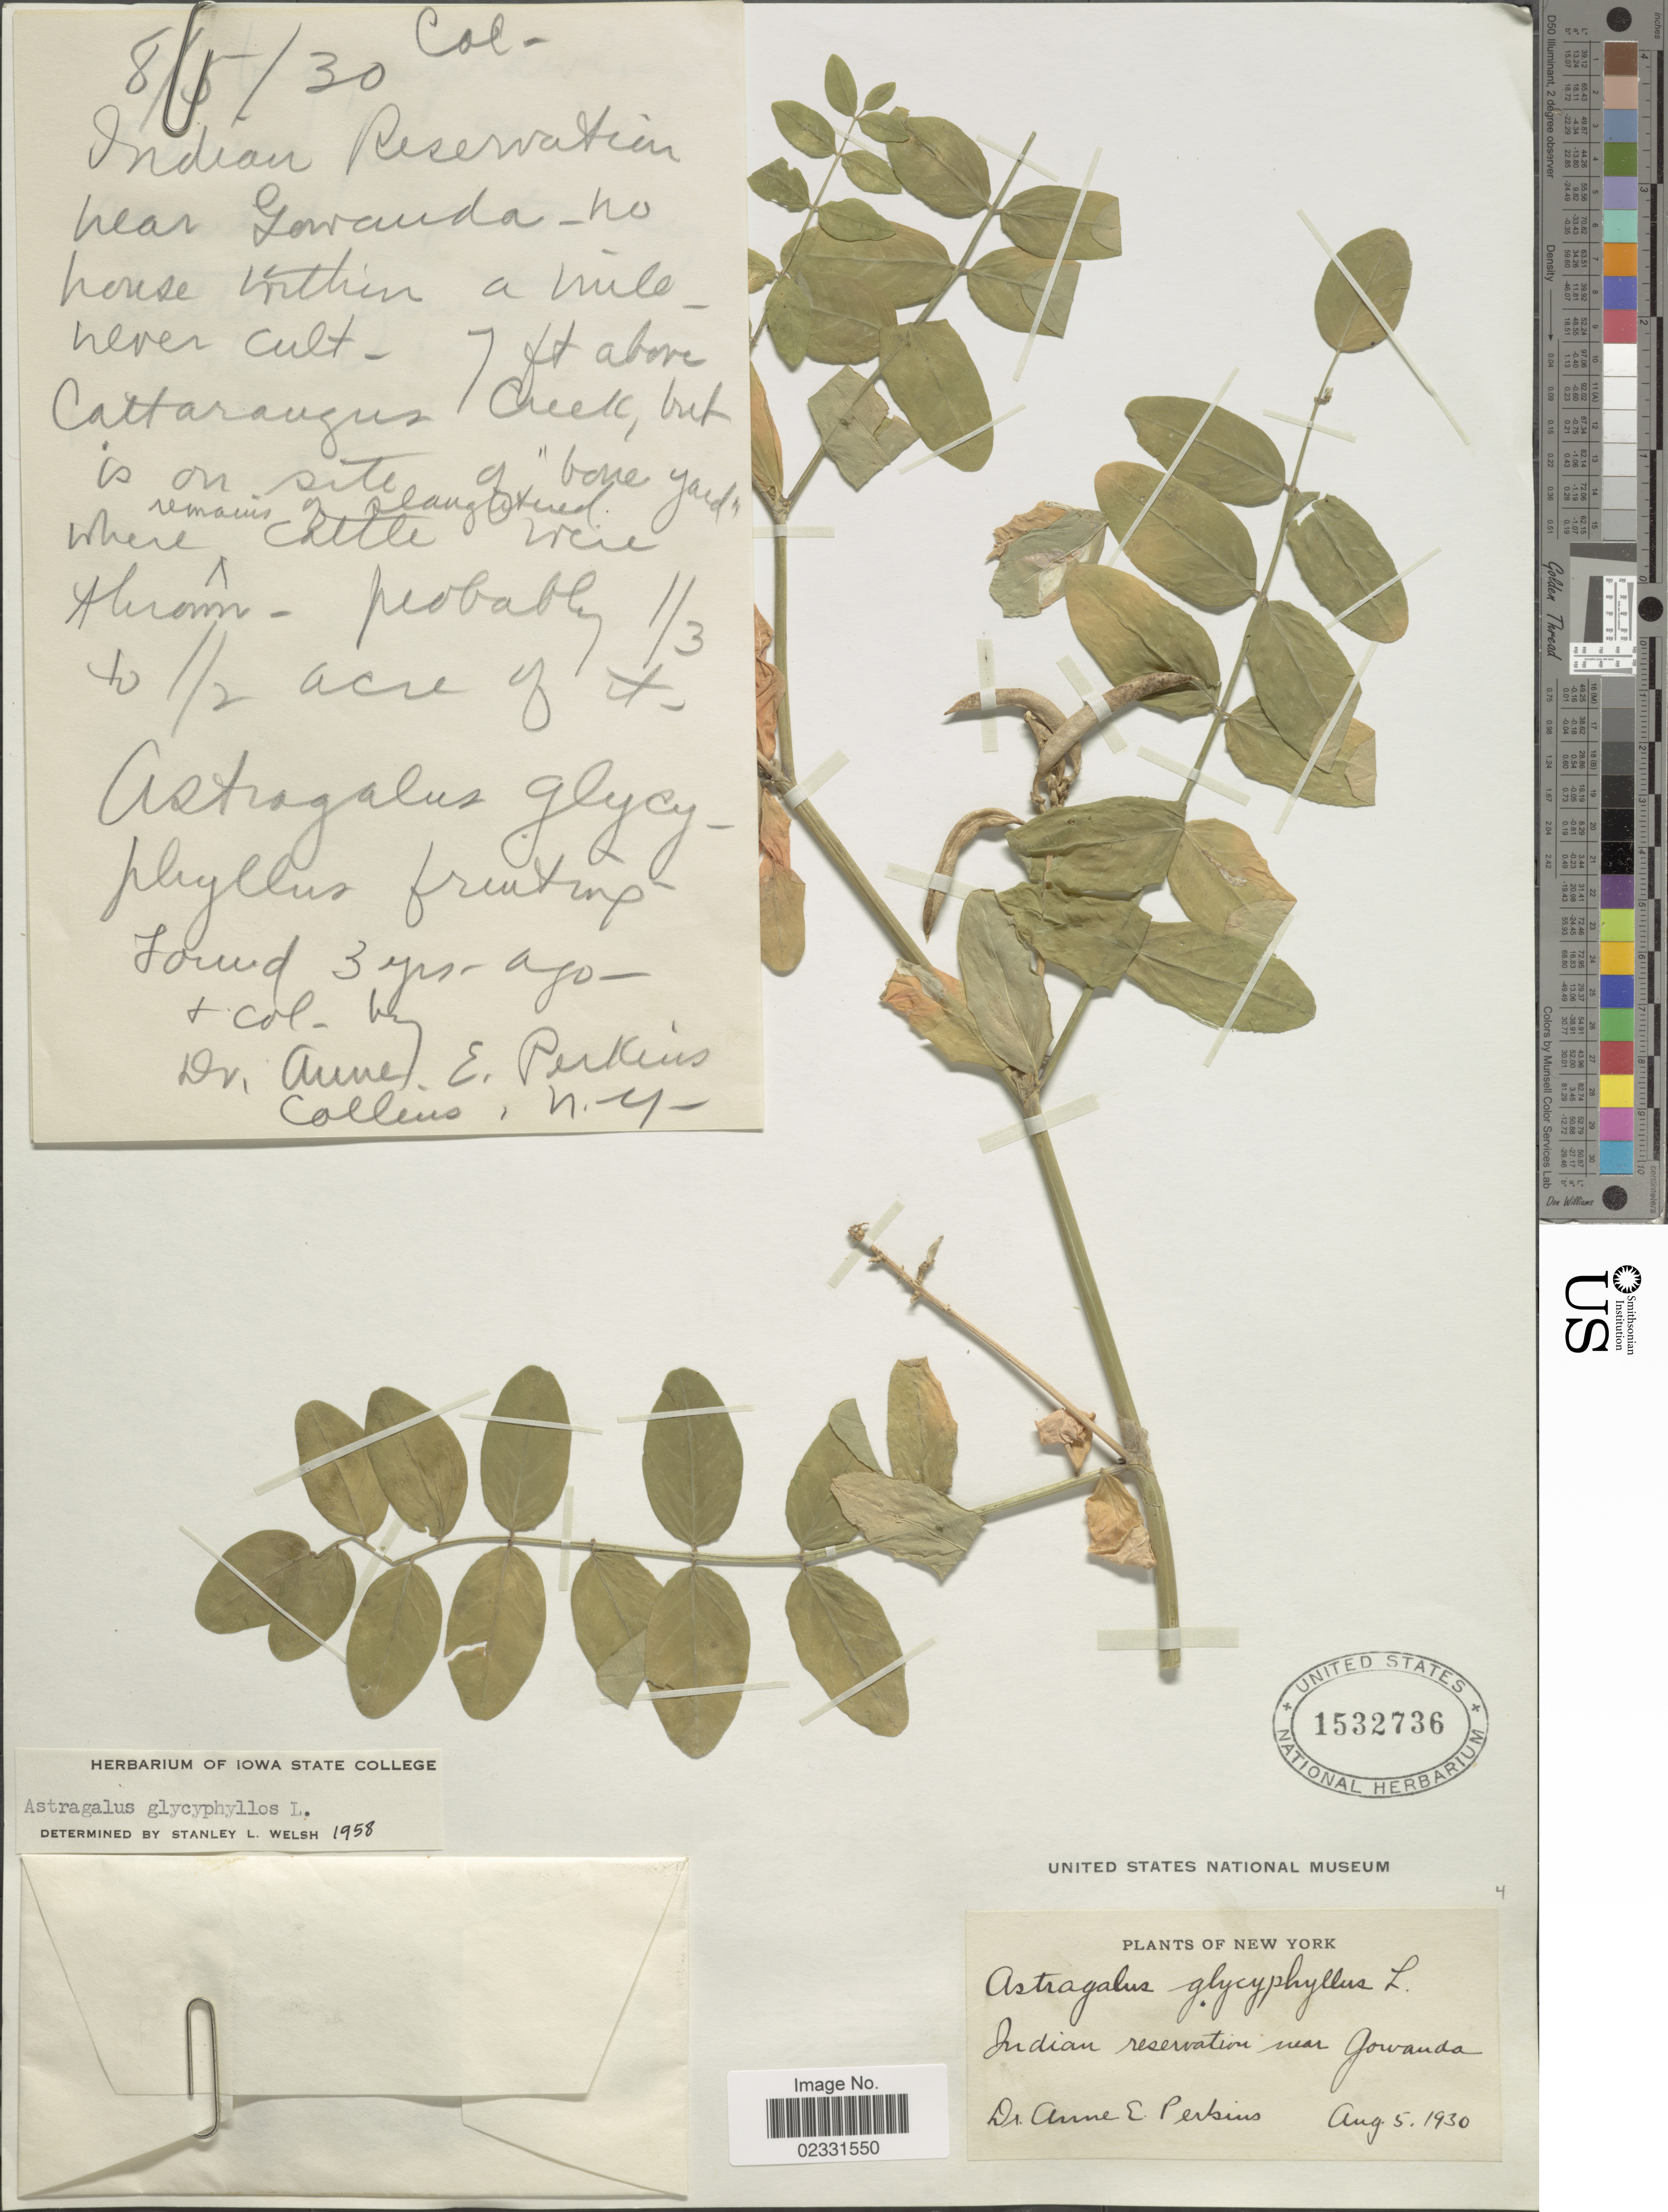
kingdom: Plantae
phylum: Tracheophyta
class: Magnoliopsida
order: Fabales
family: Fabaceae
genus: Astragalus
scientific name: Astragalus glycyphyllos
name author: L.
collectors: A. E. Perkins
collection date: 1930-08-05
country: United States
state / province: New York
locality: Indian reservation near Jowanda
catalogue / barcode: US 1532736